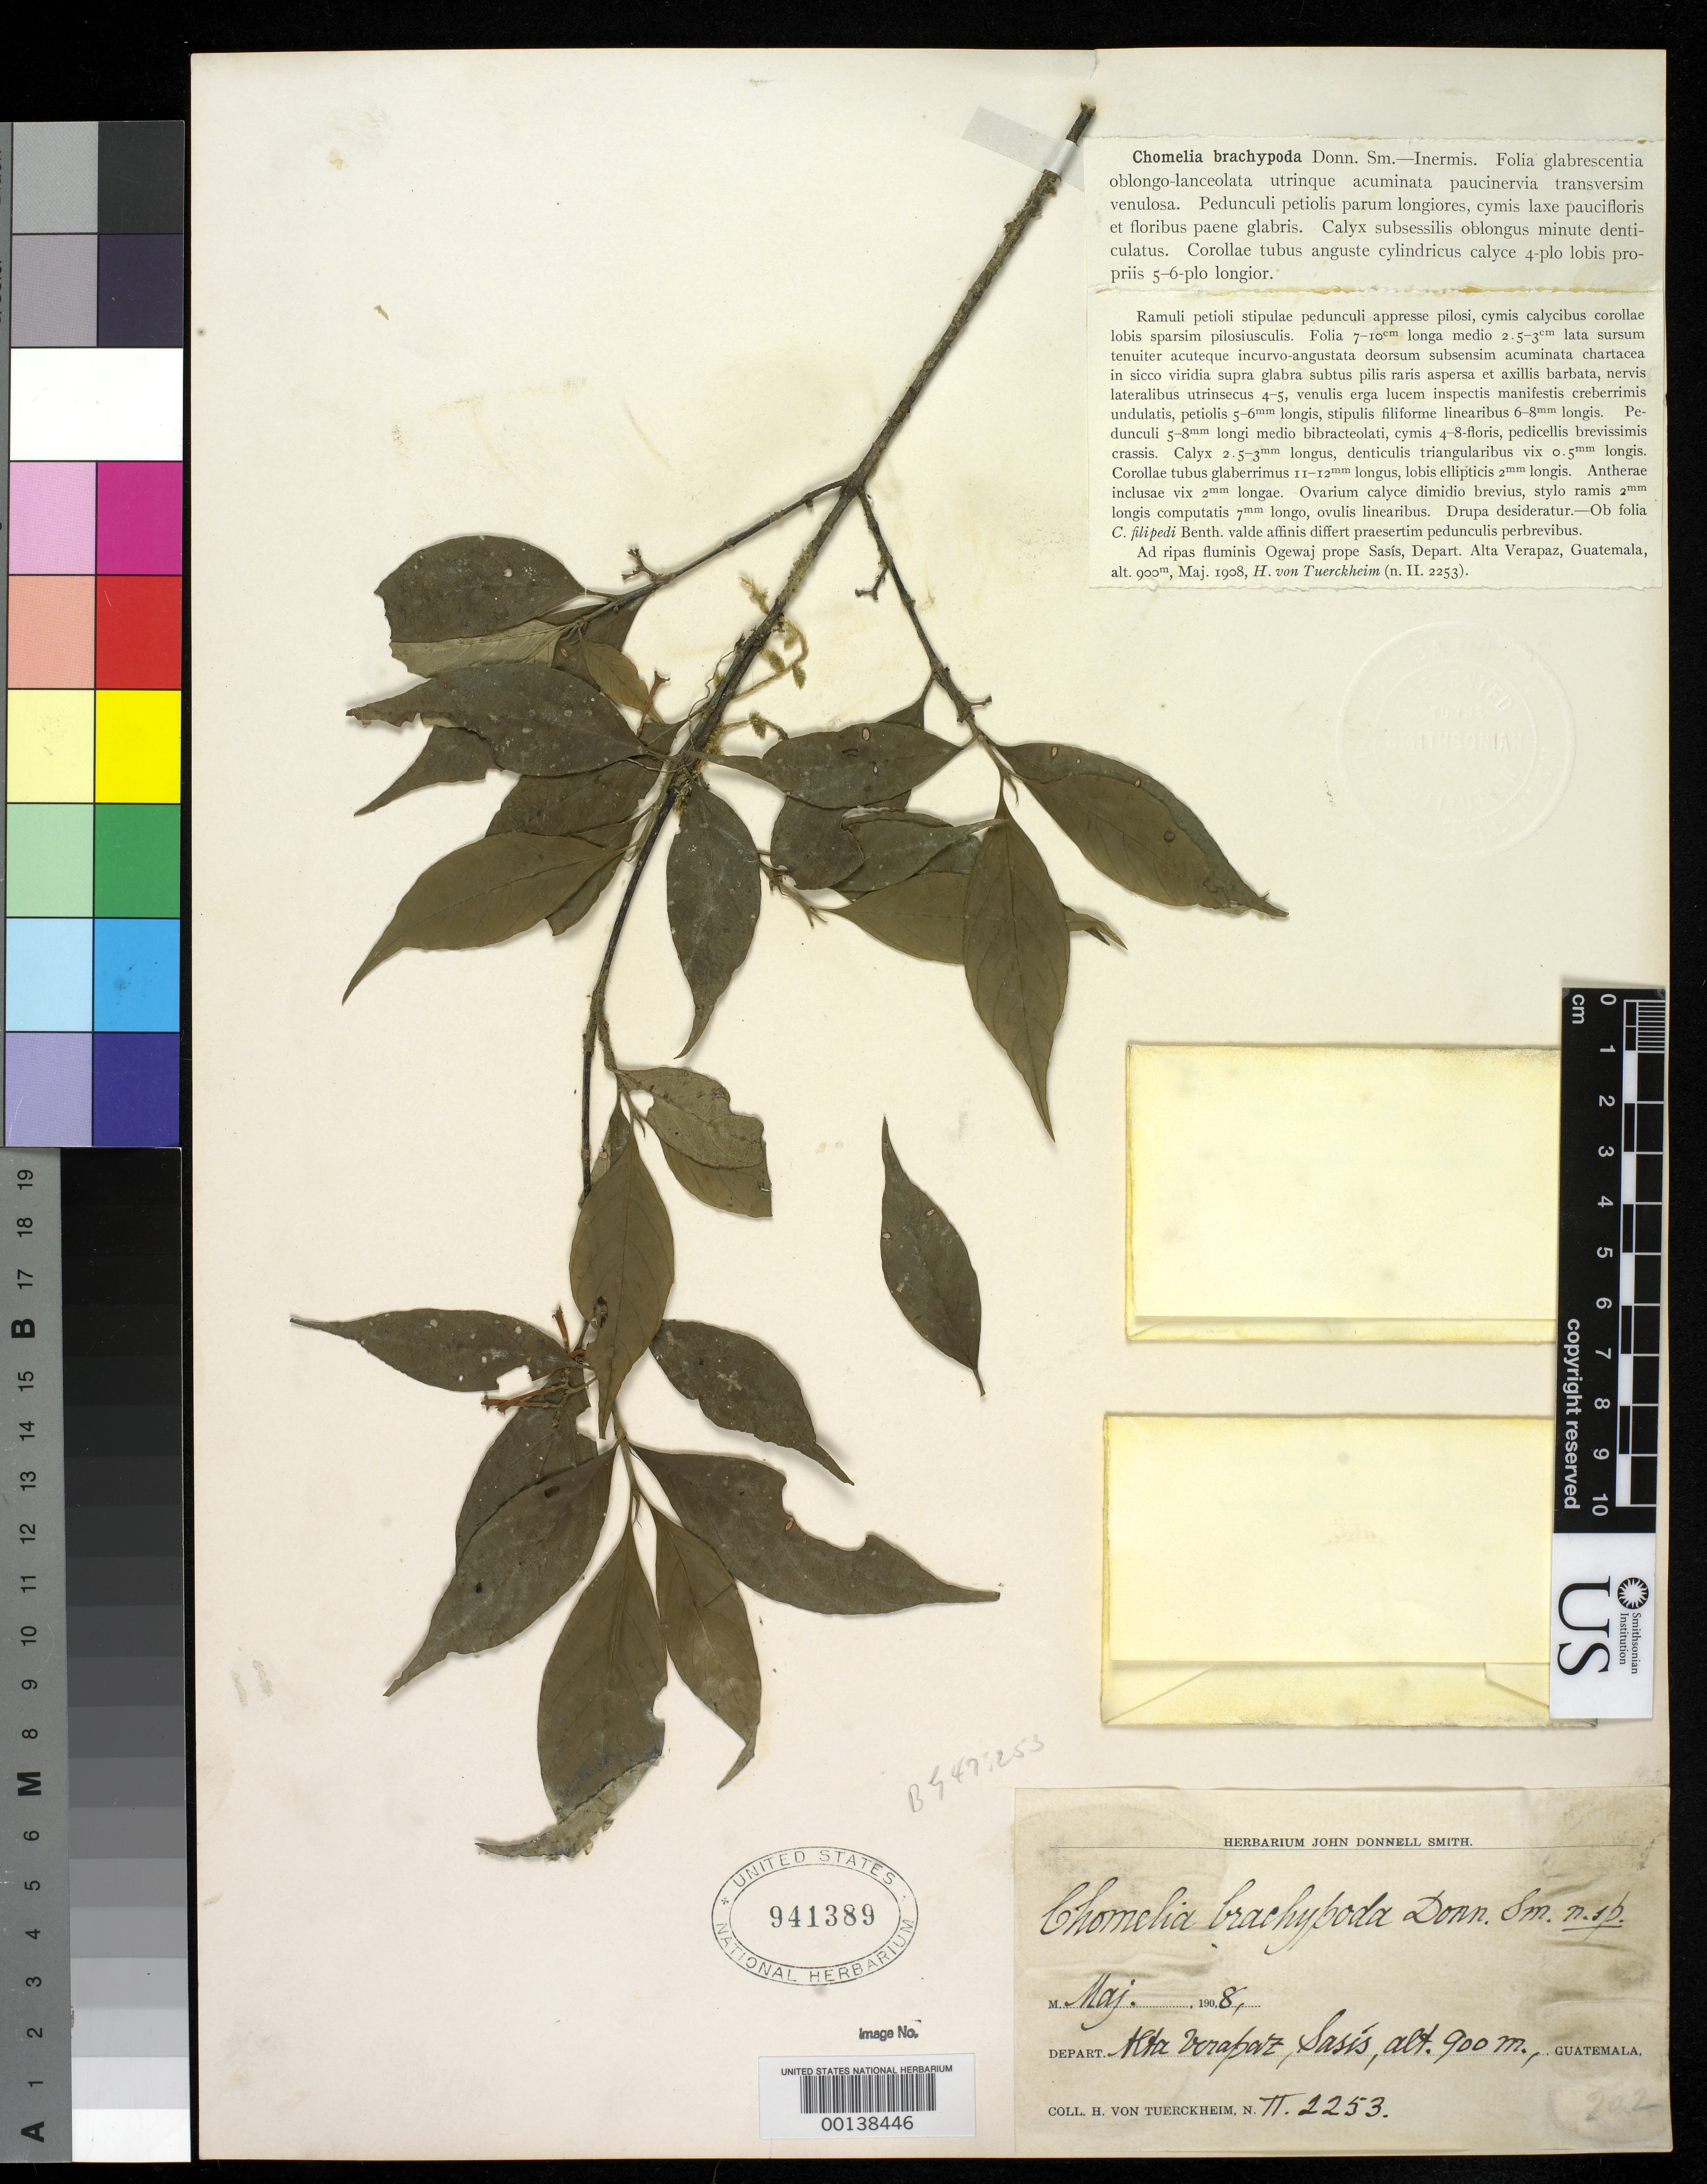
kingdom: Plantae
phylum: Tracheophyta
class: Magnoliopsida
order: Gentianales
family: Rubiaceae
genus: Chomelia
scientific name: Chomelia brachypoda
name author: Donn. Sm.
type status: Type Collection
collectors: H. von Türckheim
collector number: II 2253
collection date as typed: May 1908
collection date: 1908-05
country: Guatemala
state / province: Alta Verapaz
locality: Near Sasis.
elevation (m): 900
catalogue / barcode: US 941389